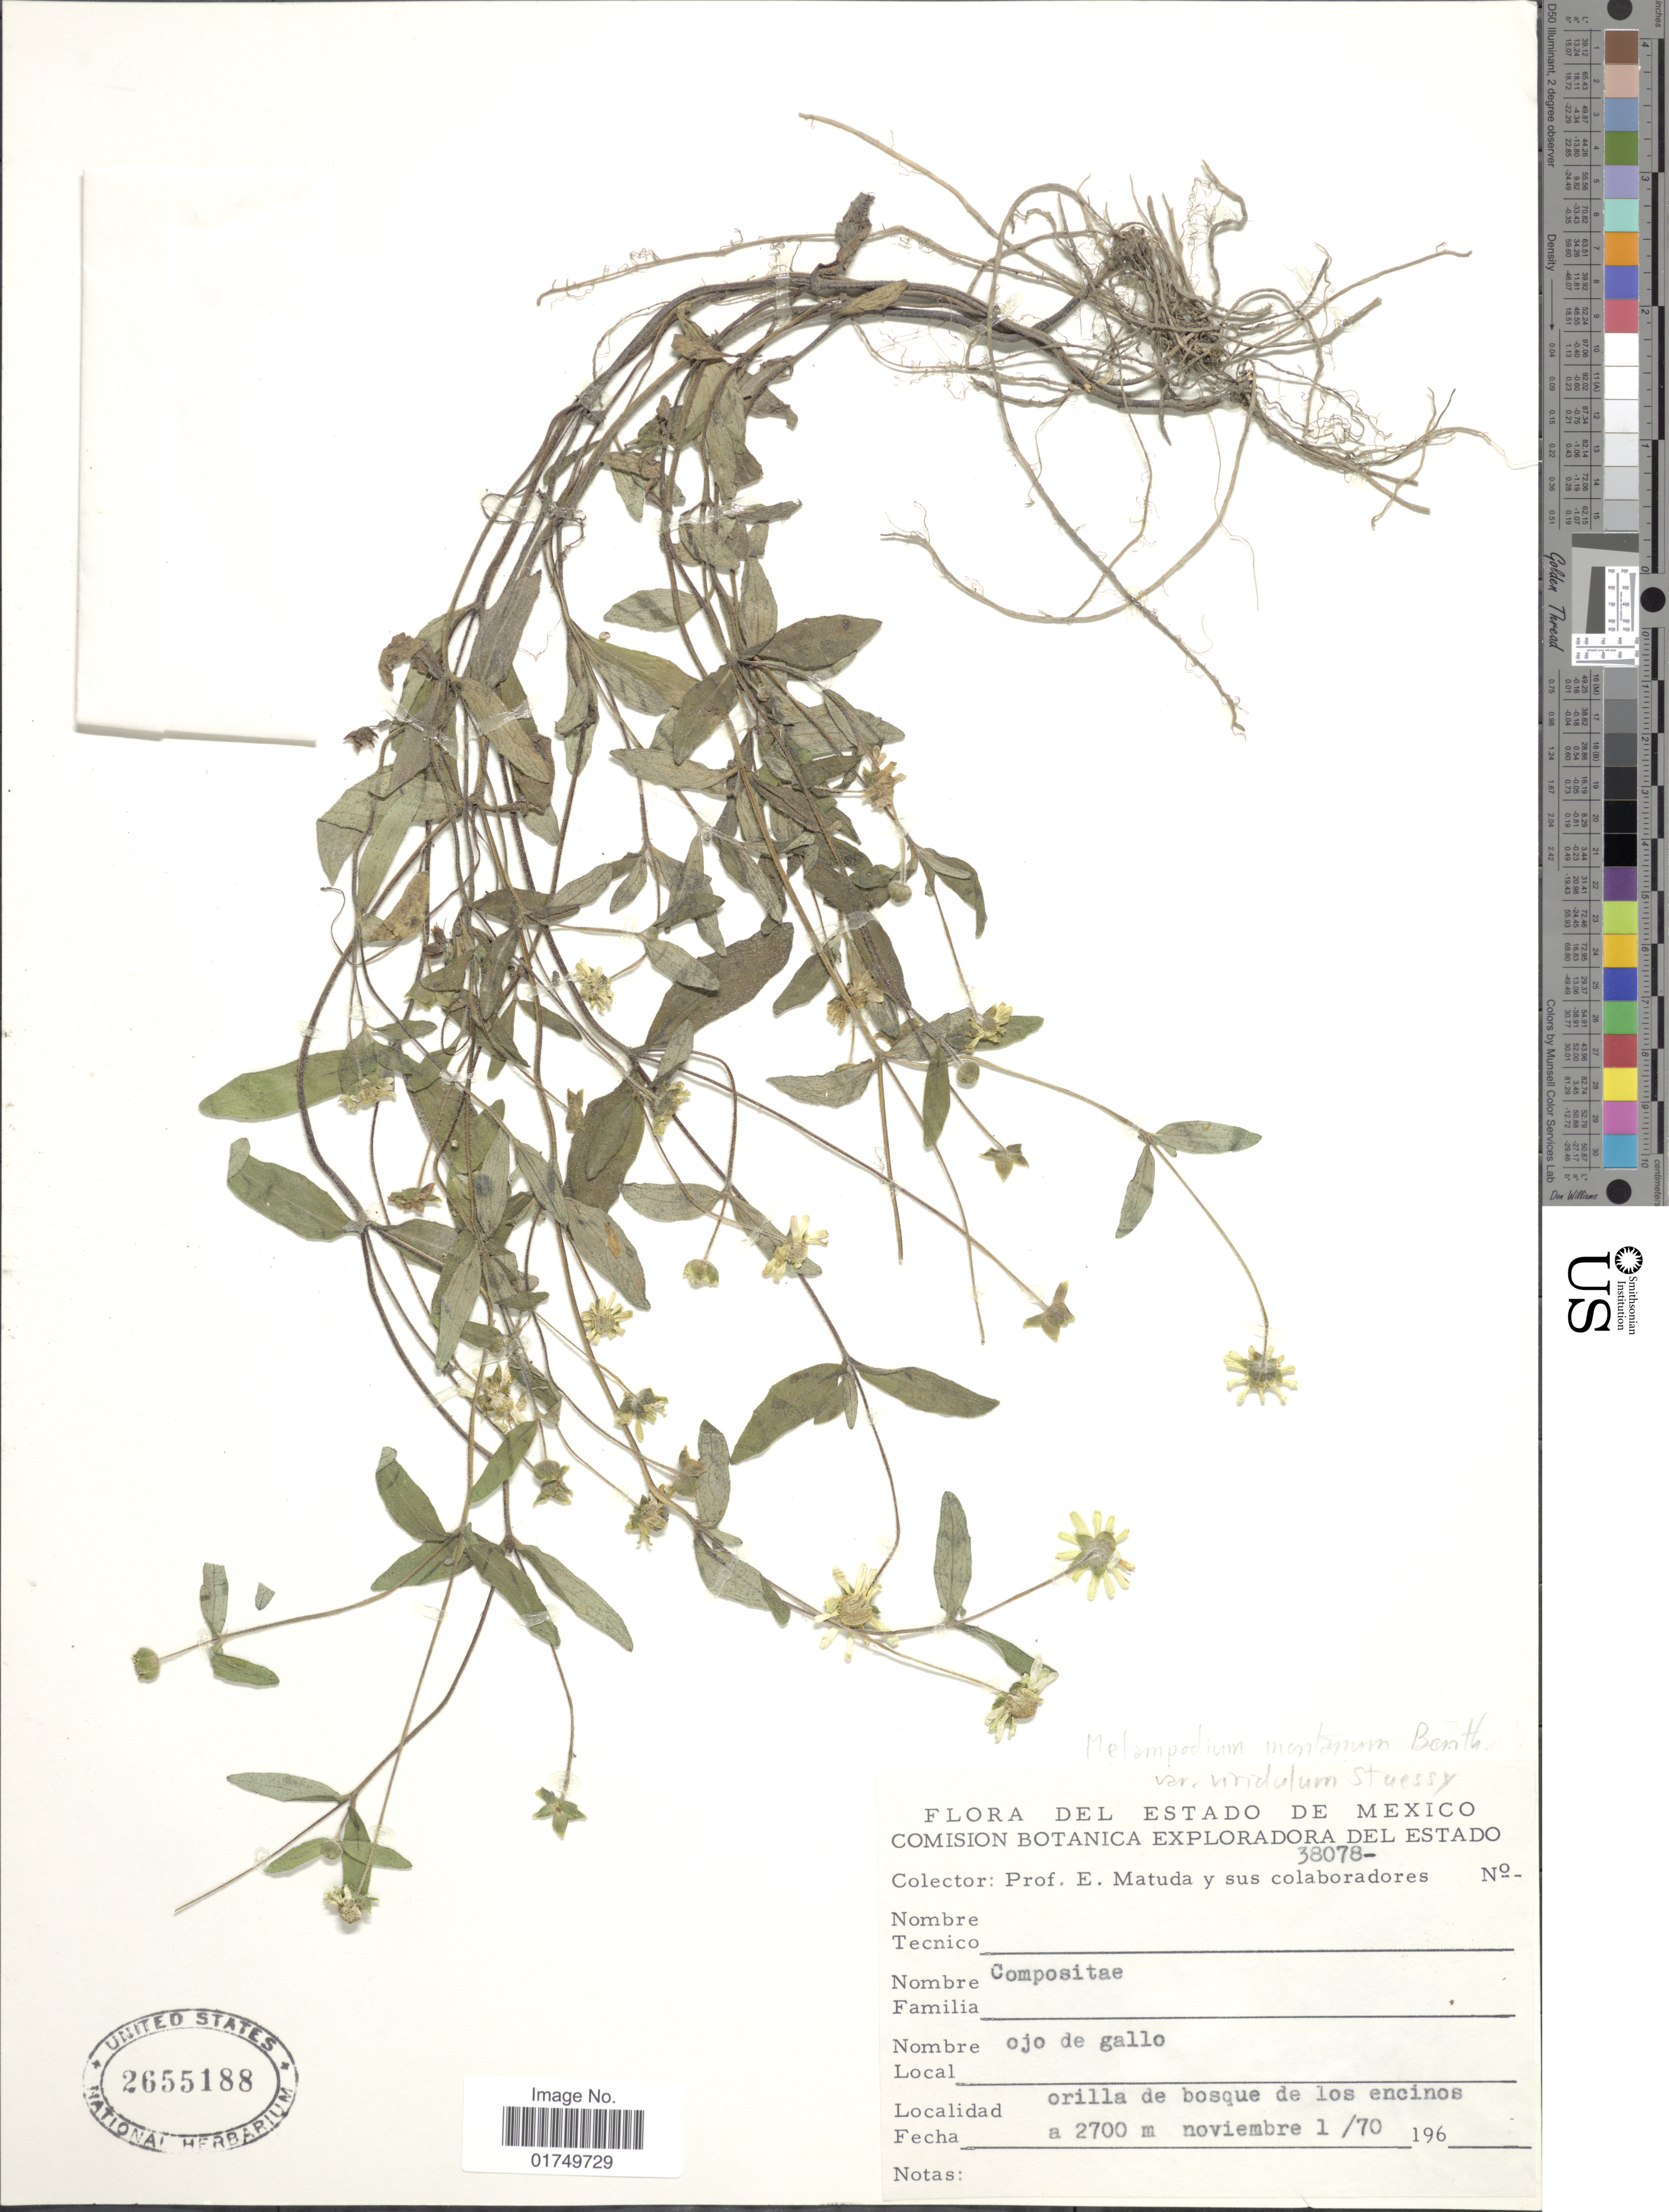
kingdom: Plantae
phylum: Tracheophyta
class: Magnoliopsida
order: Asterales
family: Asteraceae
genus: Melampodium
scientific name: Melampodium montanum var. viridulum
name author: Stuessy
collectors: E. Matuda & et al.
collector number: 38078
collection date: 1970-11-01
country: Mexico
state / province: México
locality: Orilla de bosque de los encinos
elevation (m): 2700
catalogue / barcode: US 2655188